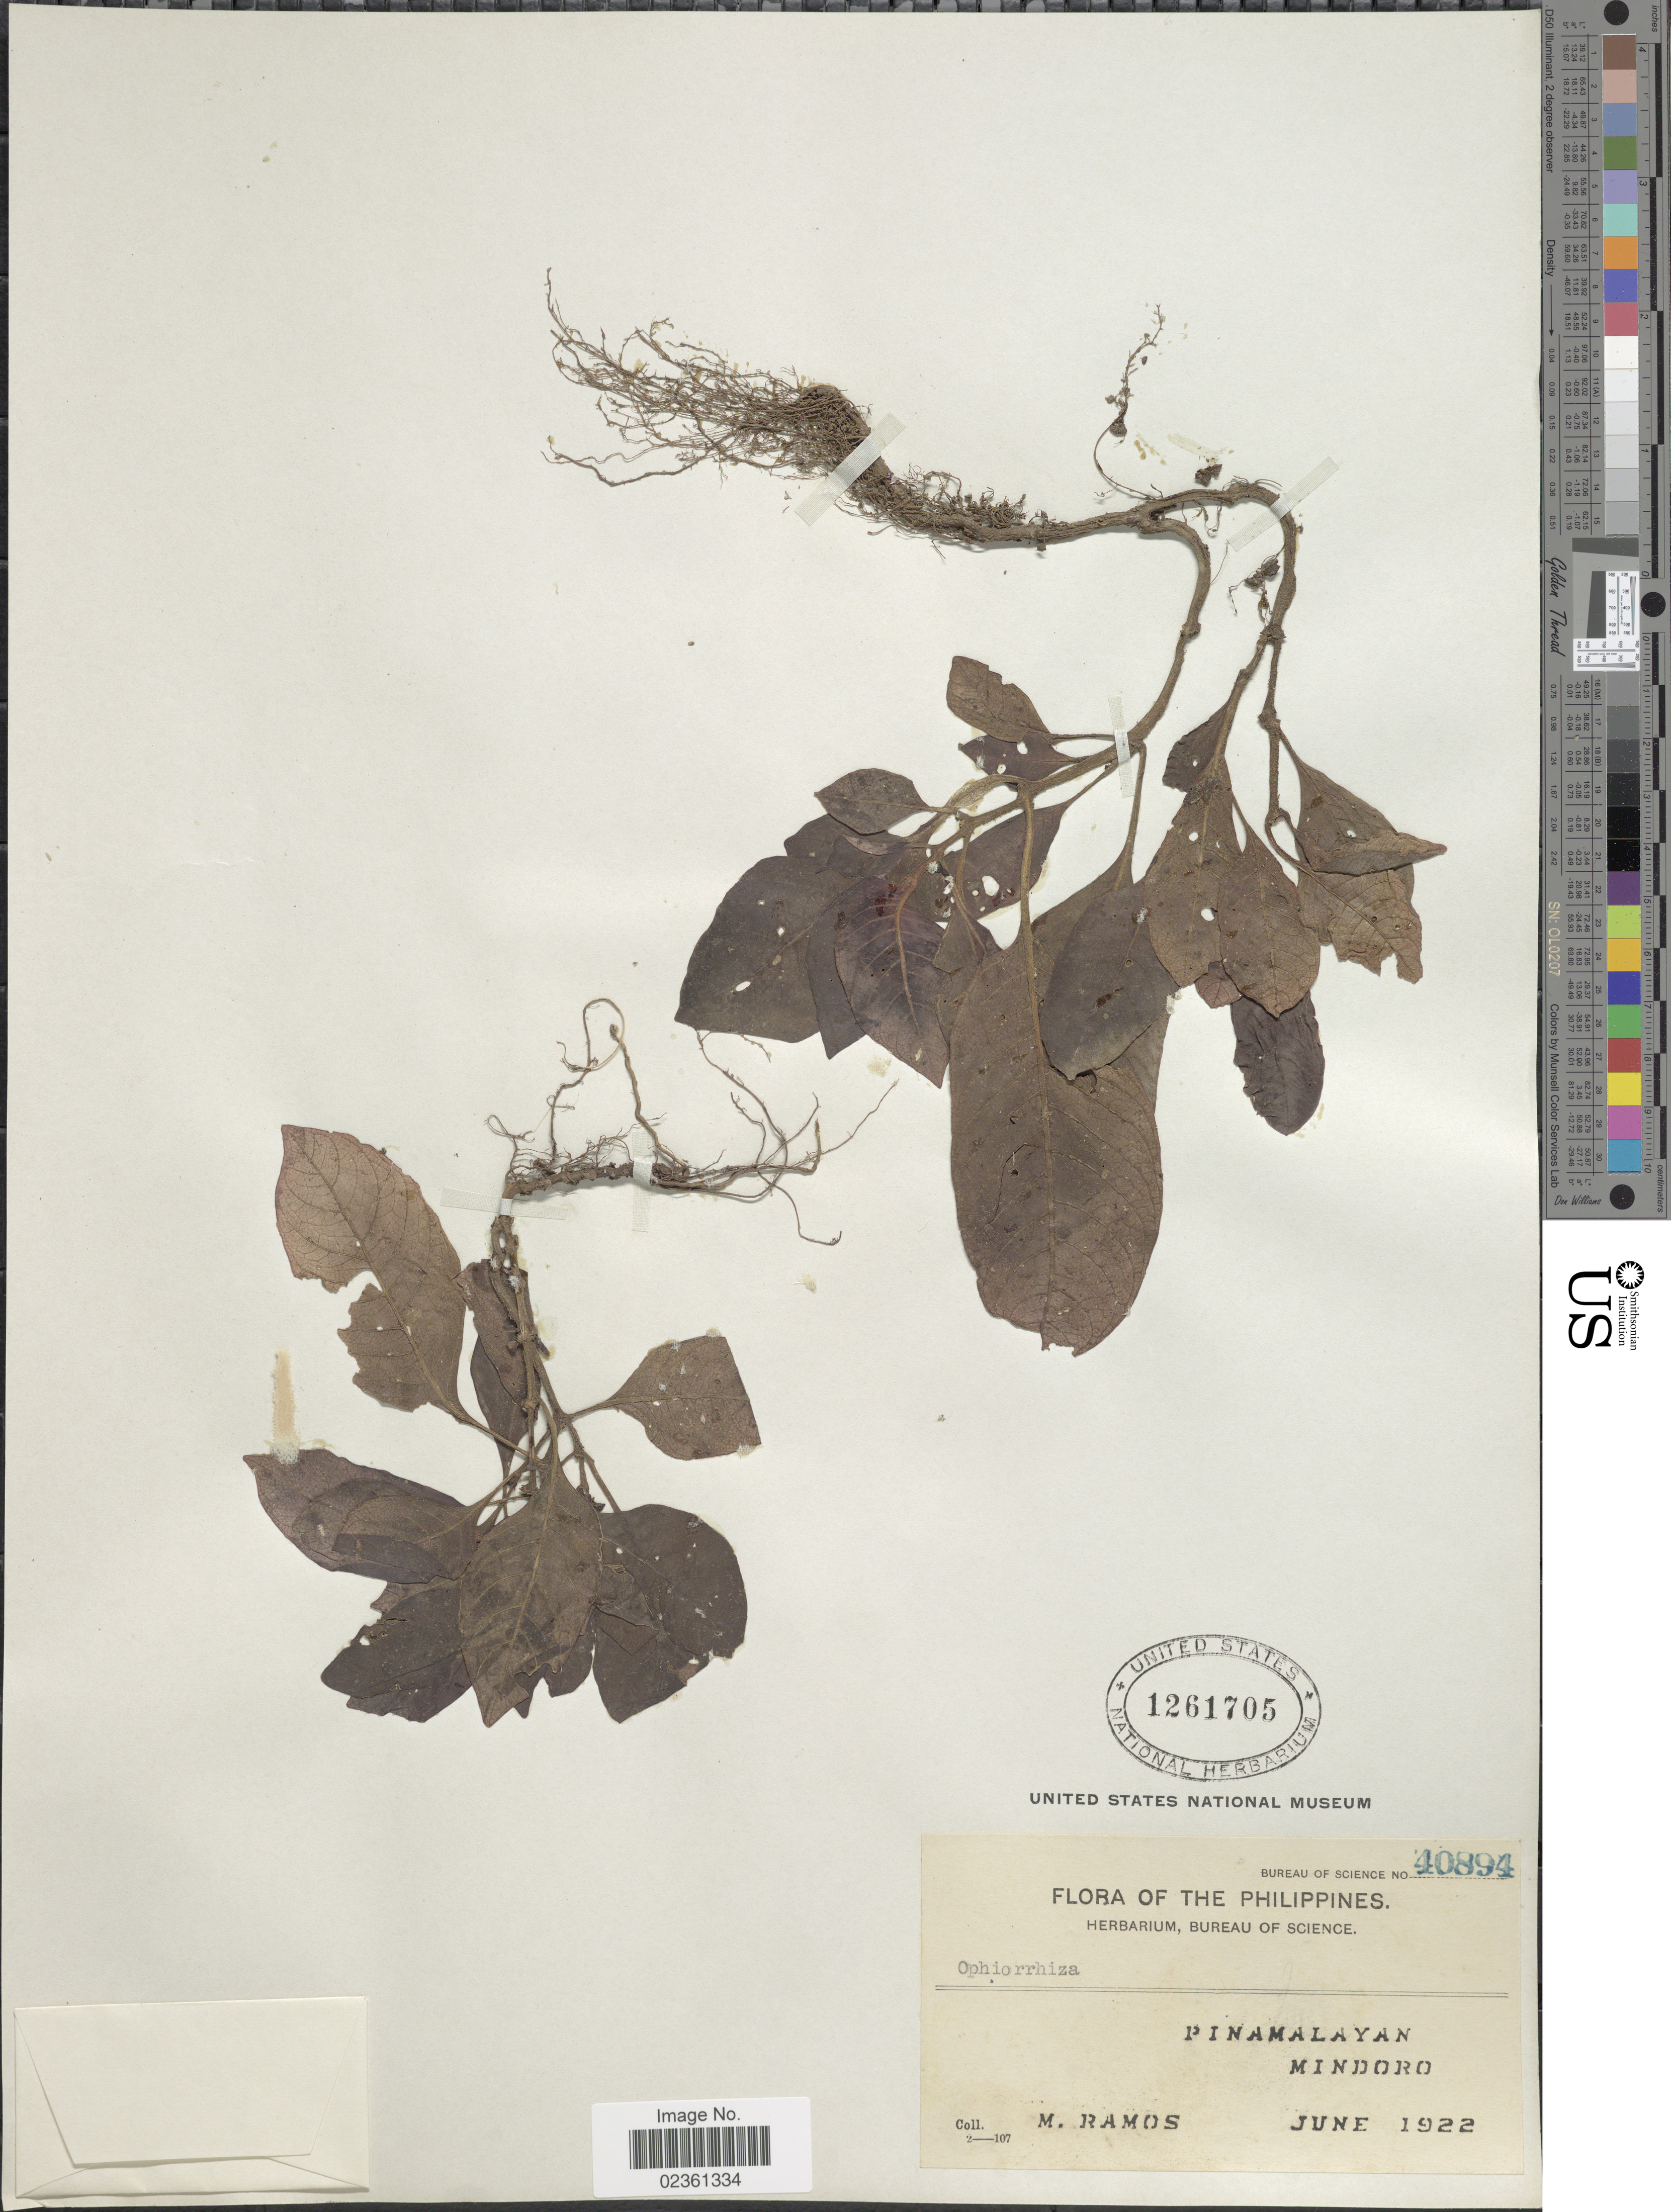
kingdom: Plantae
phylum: Tracheophyta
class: Magnoliopsida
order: Gentianales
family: Rubiaceae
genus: Ophiorrhiza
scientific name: Ophiorrhiza sp.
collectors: M. Ramos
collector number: Bureau of Science 40894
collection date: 1922-06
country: Philippines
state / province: Mimaropa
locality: Pinamalayan, Mindoro.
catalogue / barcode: US 1261705